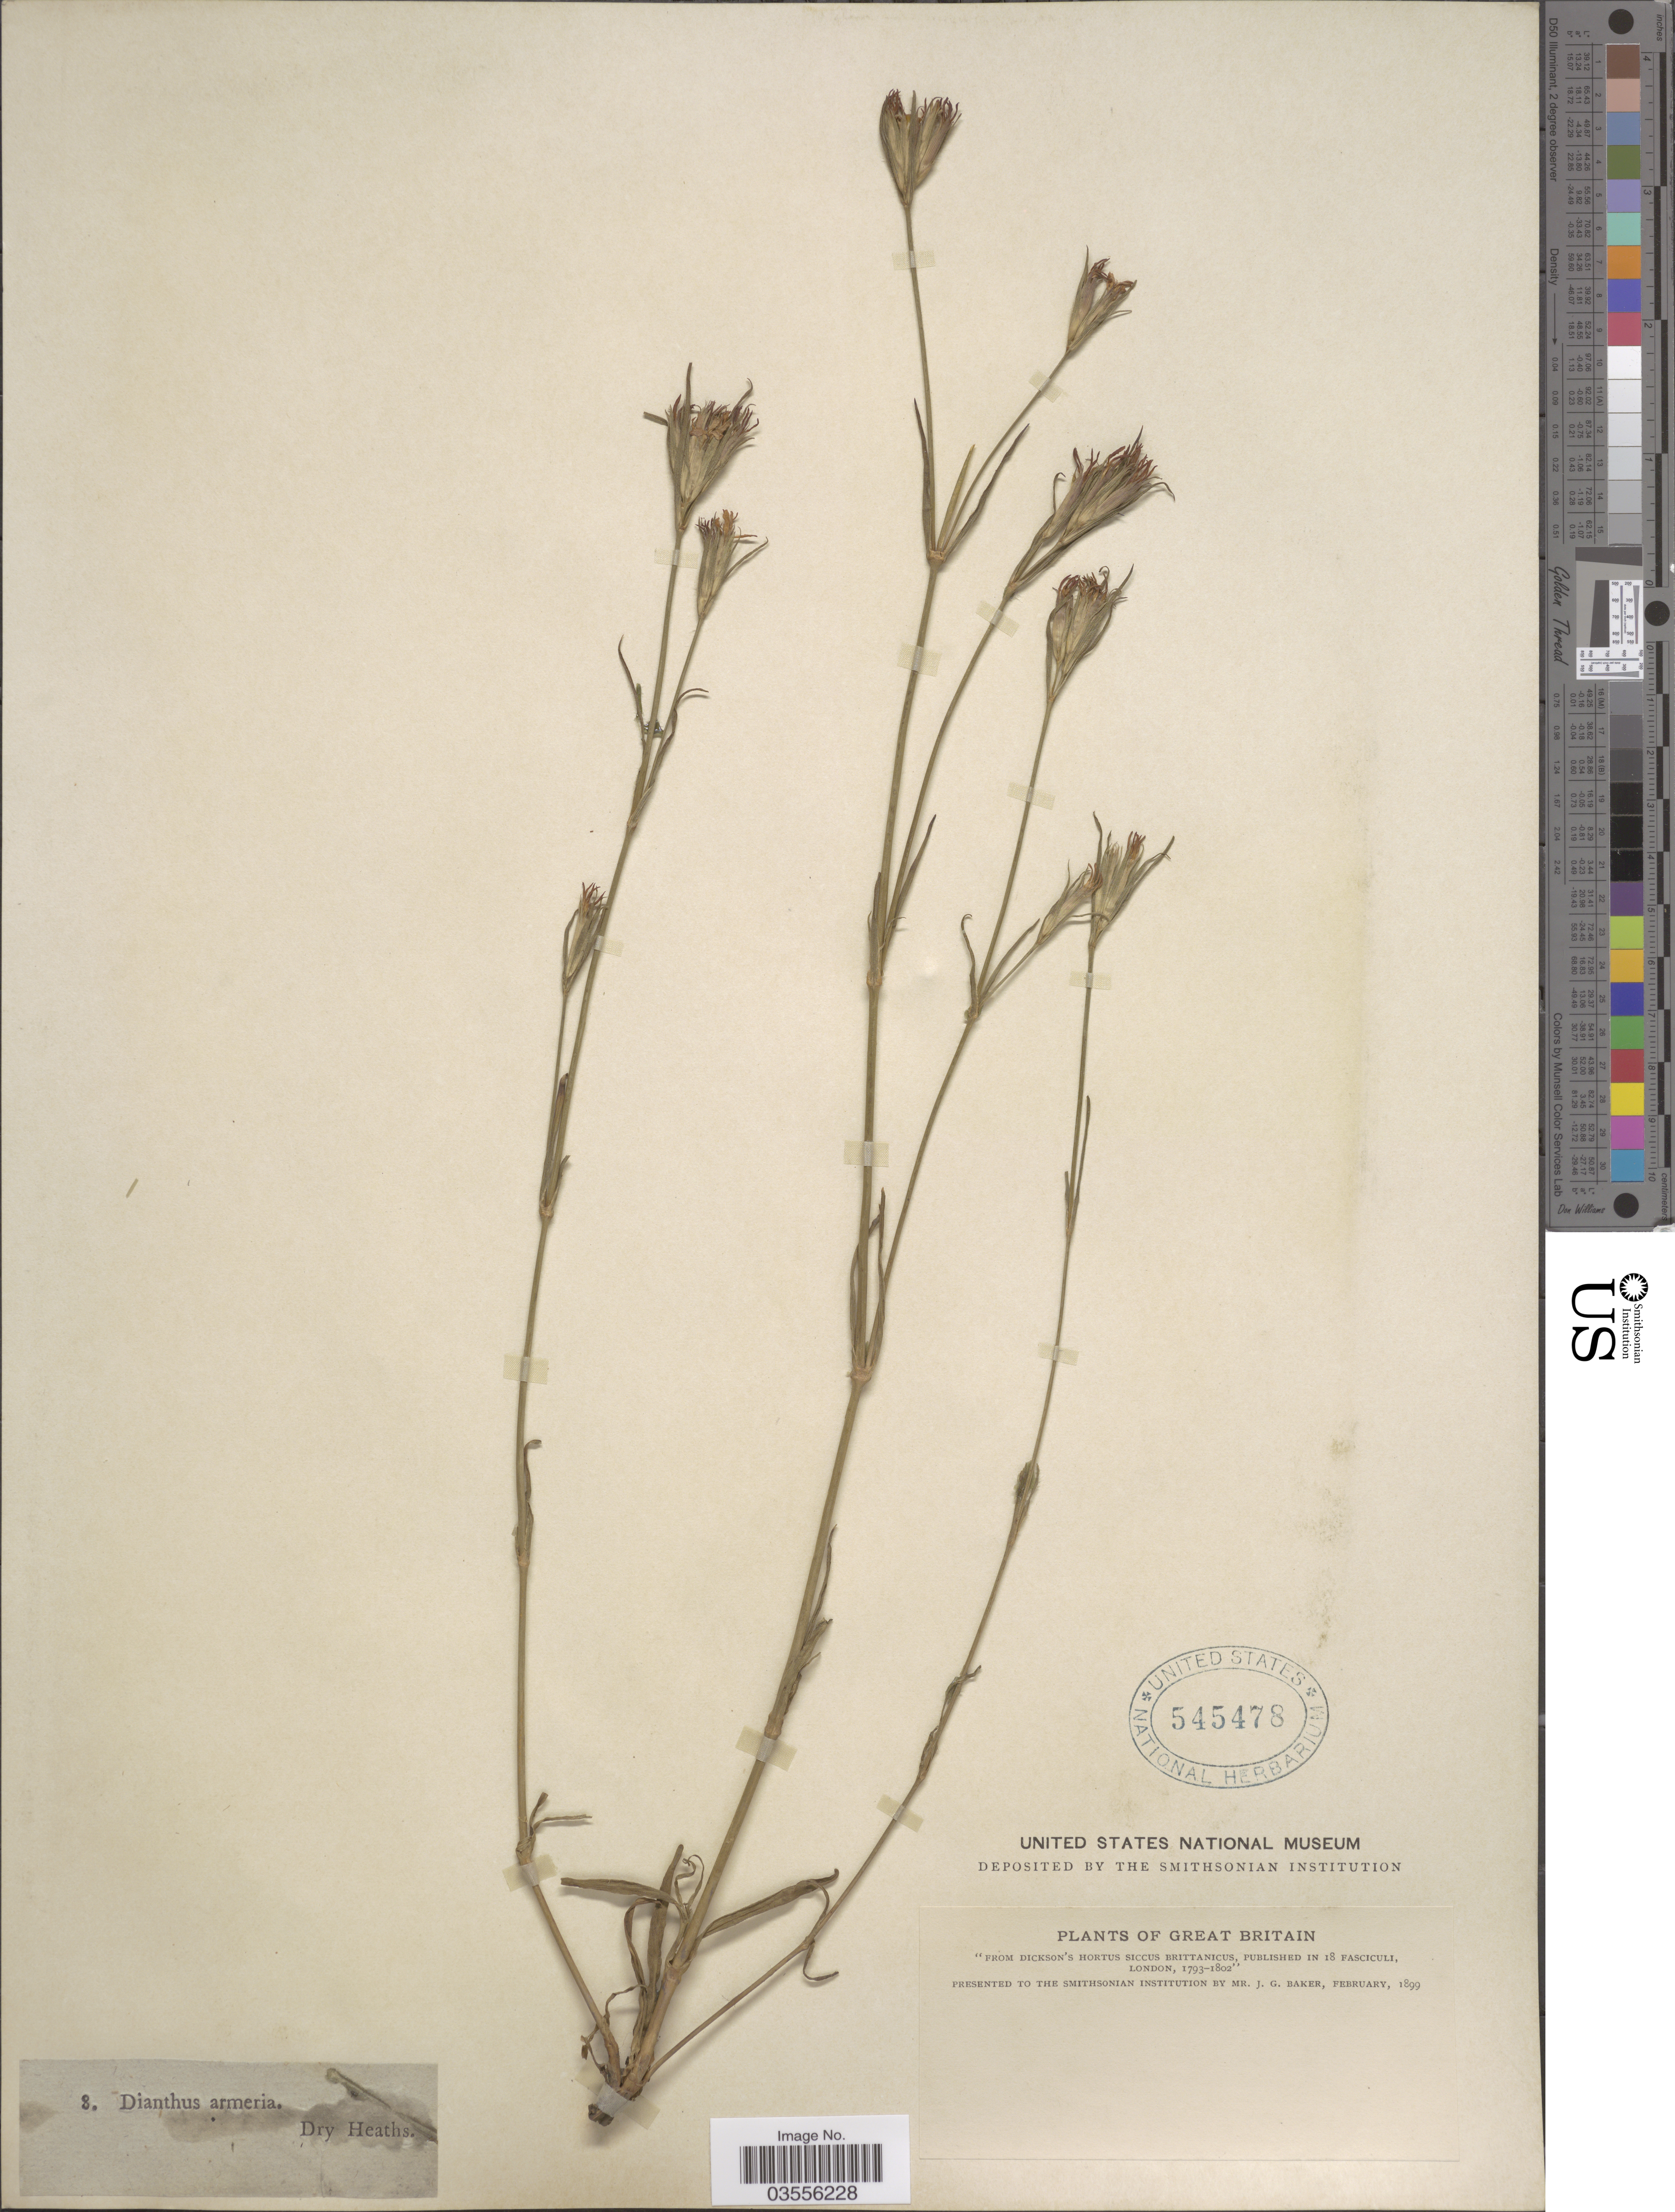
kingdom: Plantae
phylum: Tracheophyta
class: Magnoliopsida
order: Caryophyllales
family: Caryophyllaceae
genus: Dianthus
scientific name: Dianthus arenarius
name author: L.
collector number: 3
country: United Kingdom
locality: Great Britain. Dry Heaths.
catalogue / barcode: US 545478